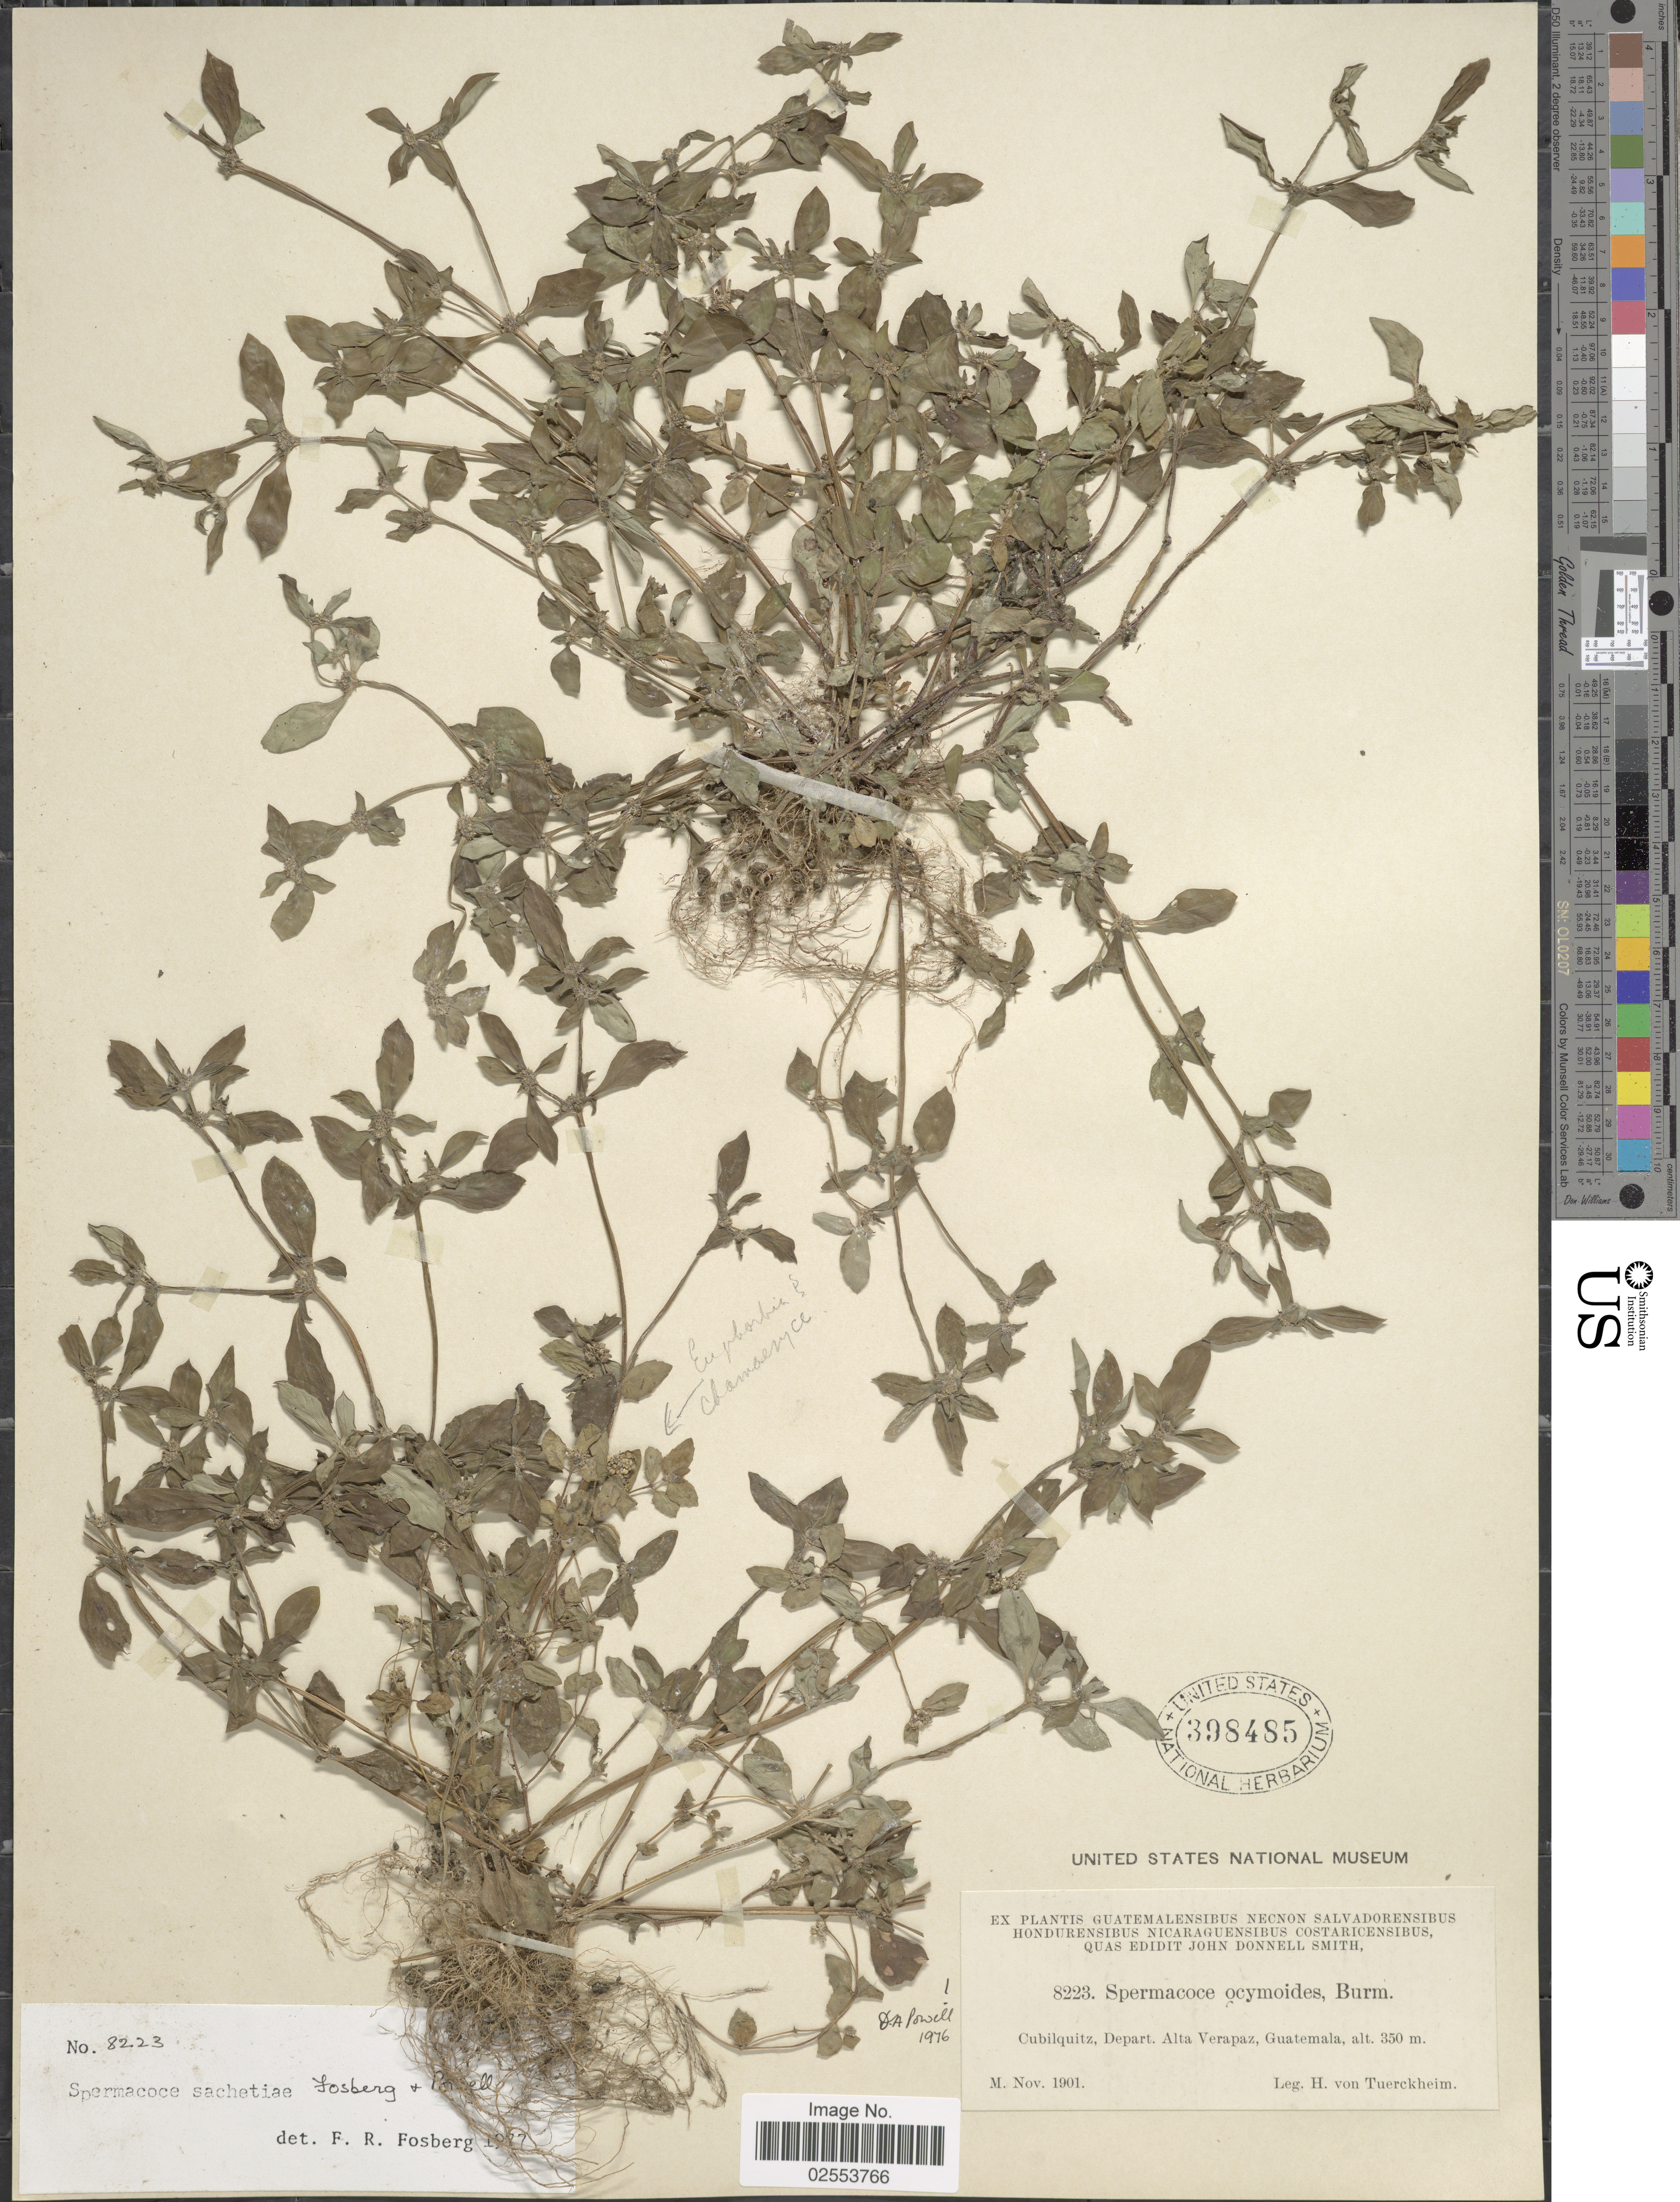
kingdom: Plantae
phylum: Tracheophyta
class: Magnoliopsida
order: Gentianales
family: Rubiaceae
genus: Spermacoce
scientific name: Spermacoce sachetiae Fosberg & D.A. Powell sp. nov. ined.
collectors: H. von Türckheim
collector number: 8223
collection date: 1901-11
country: Guatemala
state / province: Alta Verapaz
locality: Cubilquitz.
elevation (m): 350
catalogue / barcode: US 398485